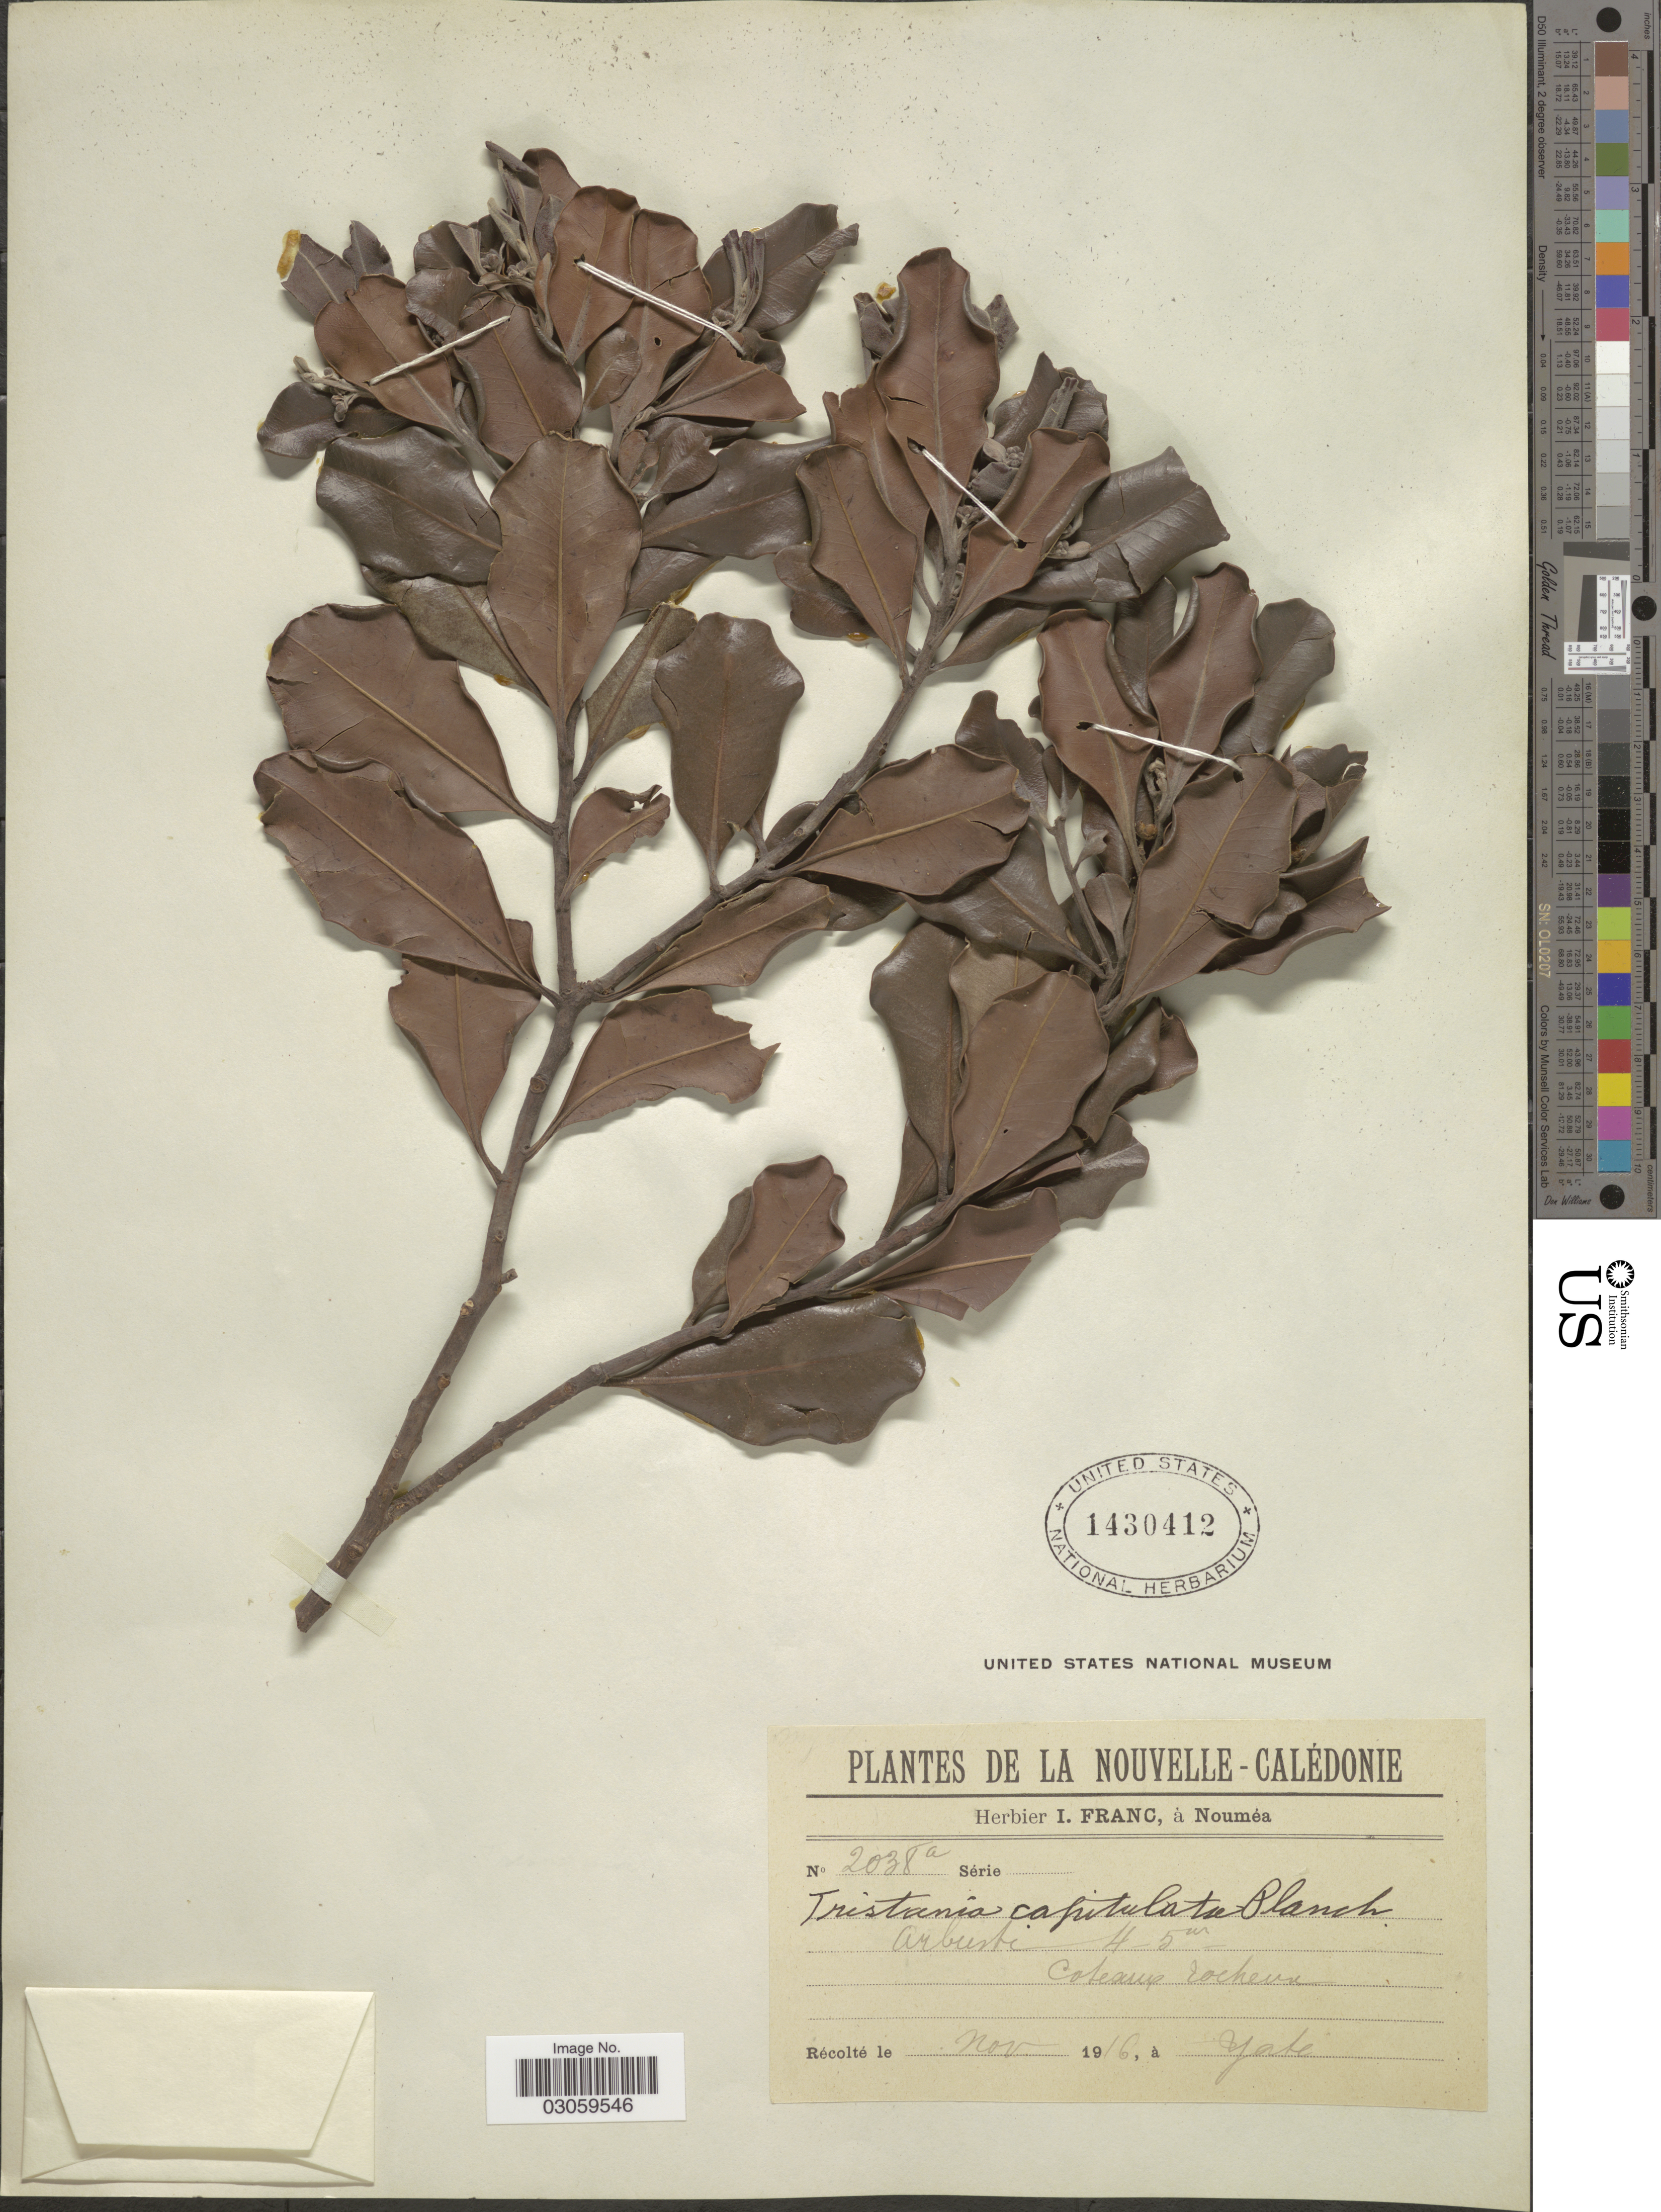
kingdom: Plantae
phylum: Tracheophyta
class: Magnoliopsida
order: Myrtales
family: Myrtaceae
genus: Tristaniopsis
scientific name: Tristaniopsis capitulata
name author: Brongn. & Gris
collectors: ex herb. I. Franc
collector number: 2038a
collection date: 1916-11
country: New Caledonia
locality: Yate, Nouvelle-Calédonie.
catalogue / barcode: US 1430412